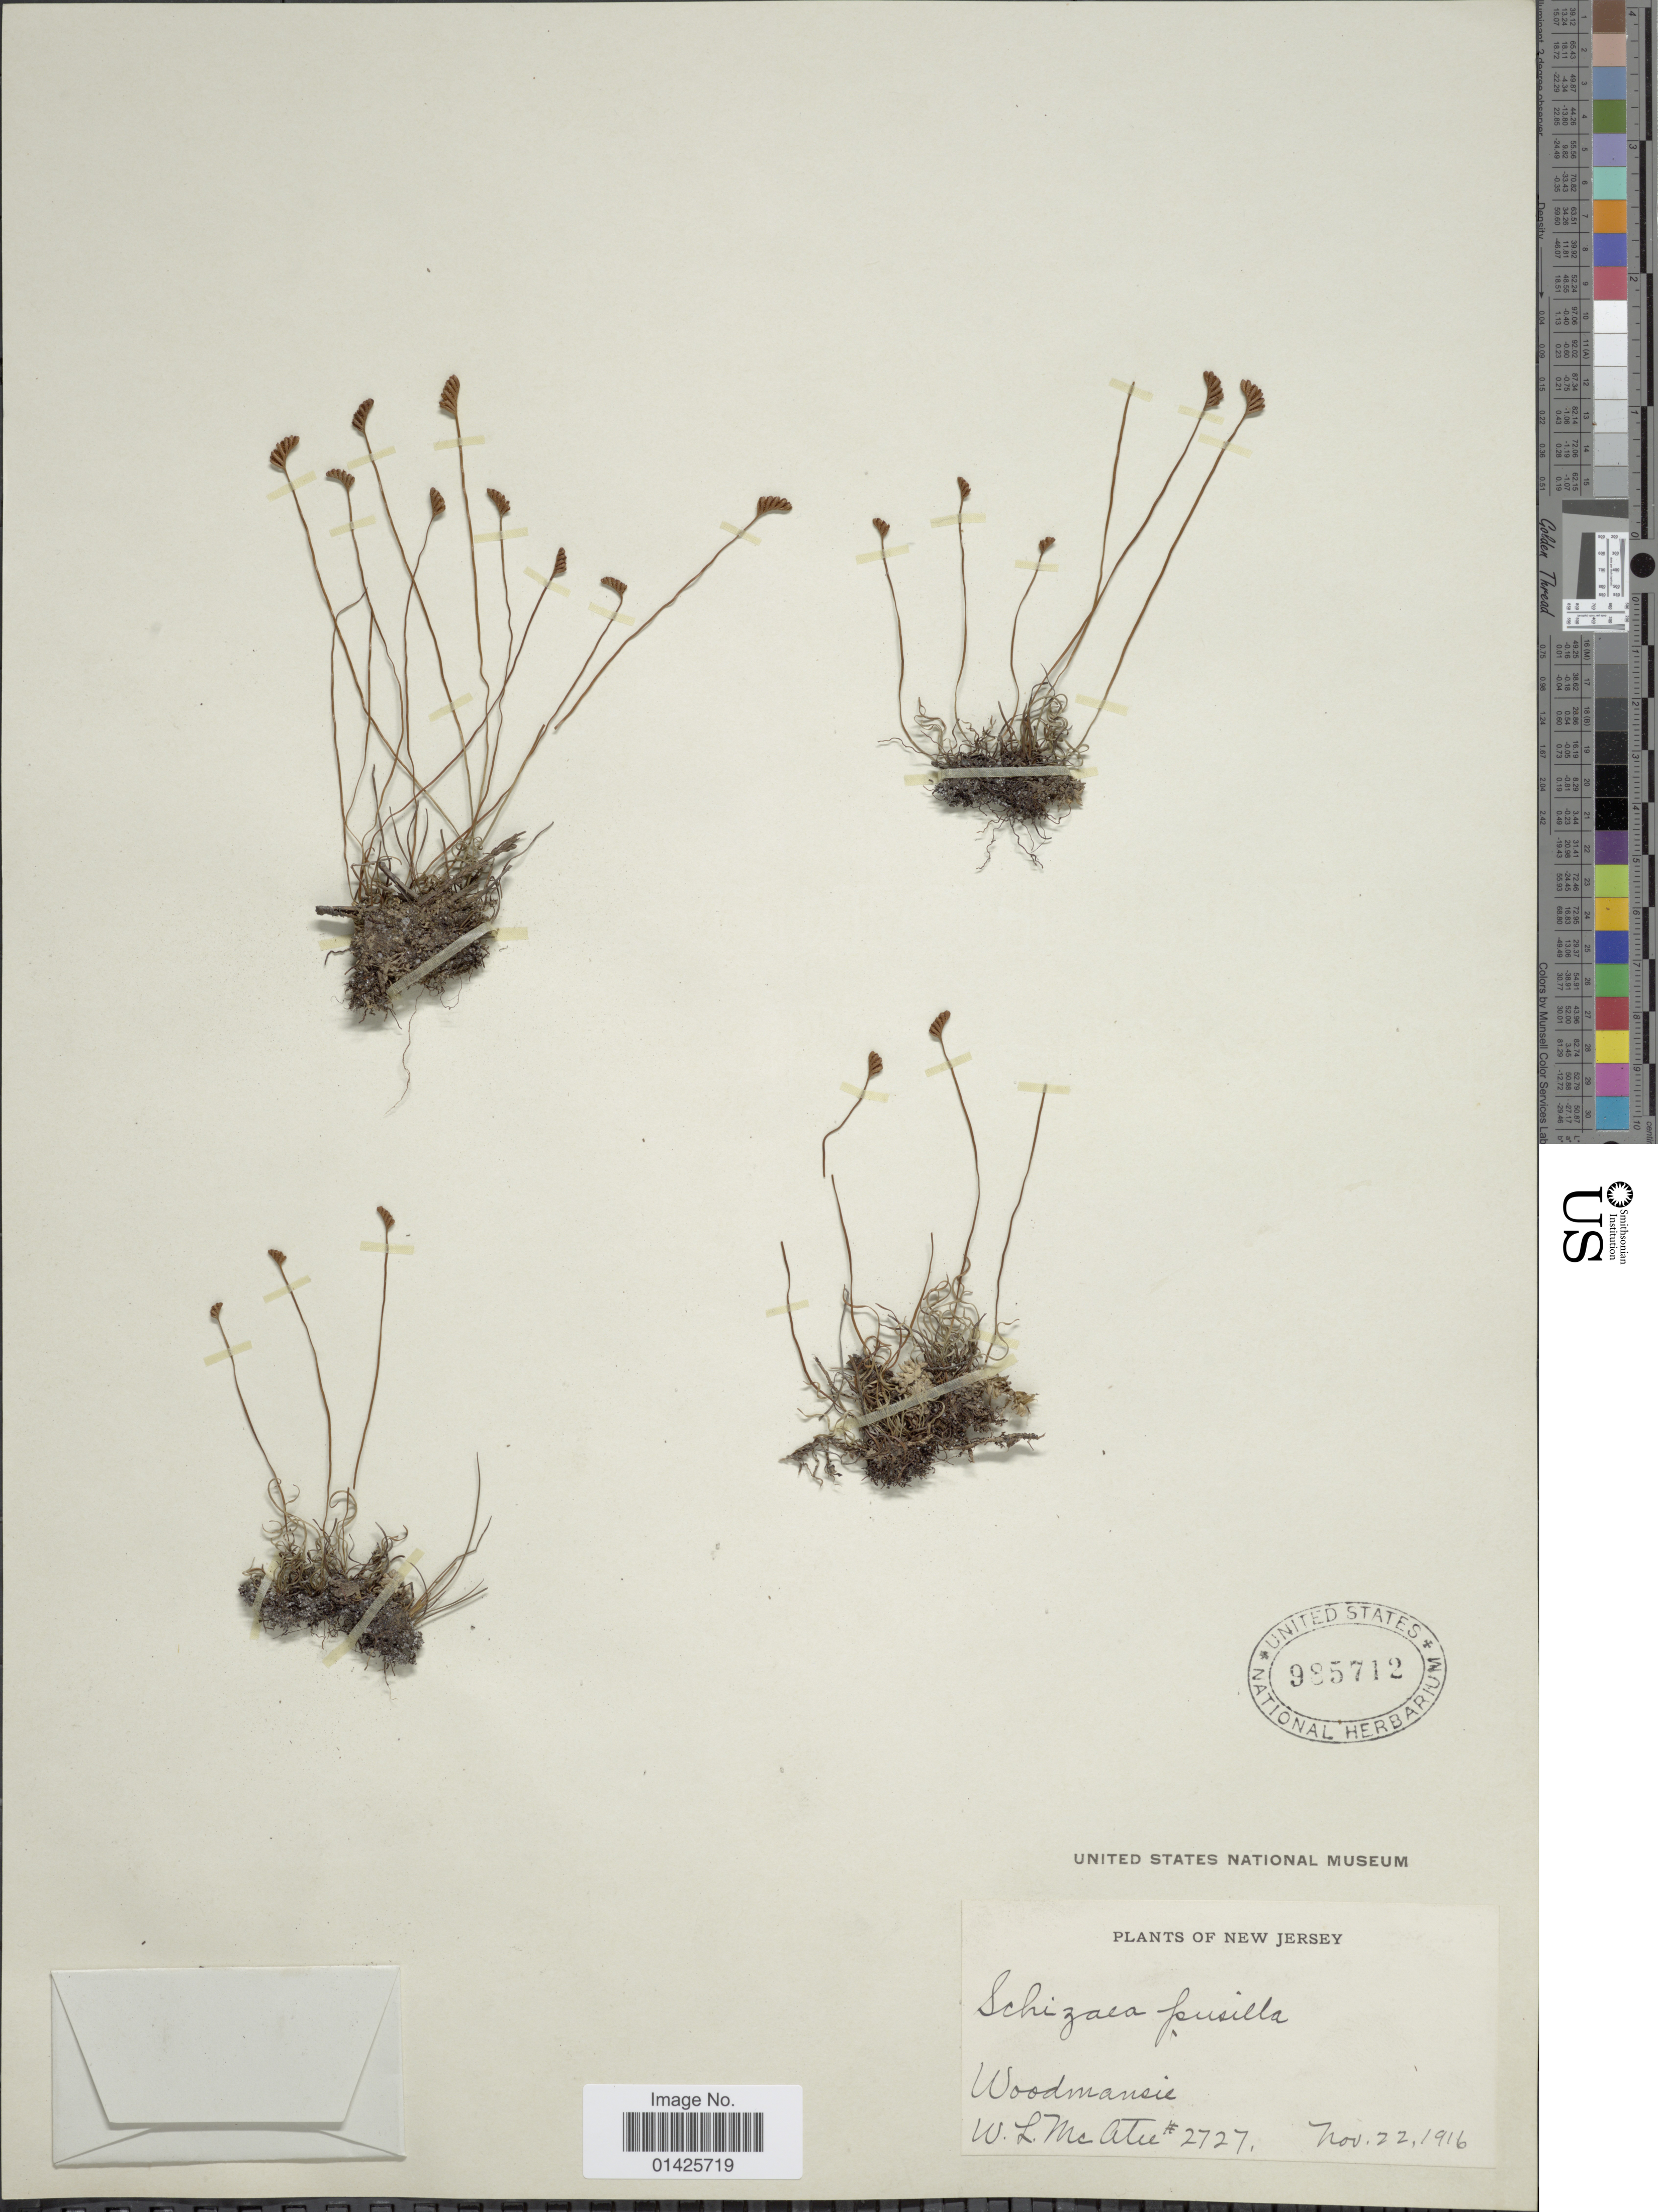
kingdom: Plantae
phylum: Tracheophyta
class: Polypodiopsida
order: Schizaeales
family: Schizaeaceae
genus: Schizaea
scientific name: Schizaea pusilla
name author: Pursh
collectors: W. McAtee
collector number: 2727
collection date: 1916-11-22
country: United States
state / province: New Jersey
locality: Woodmansie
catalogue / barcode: US 985712